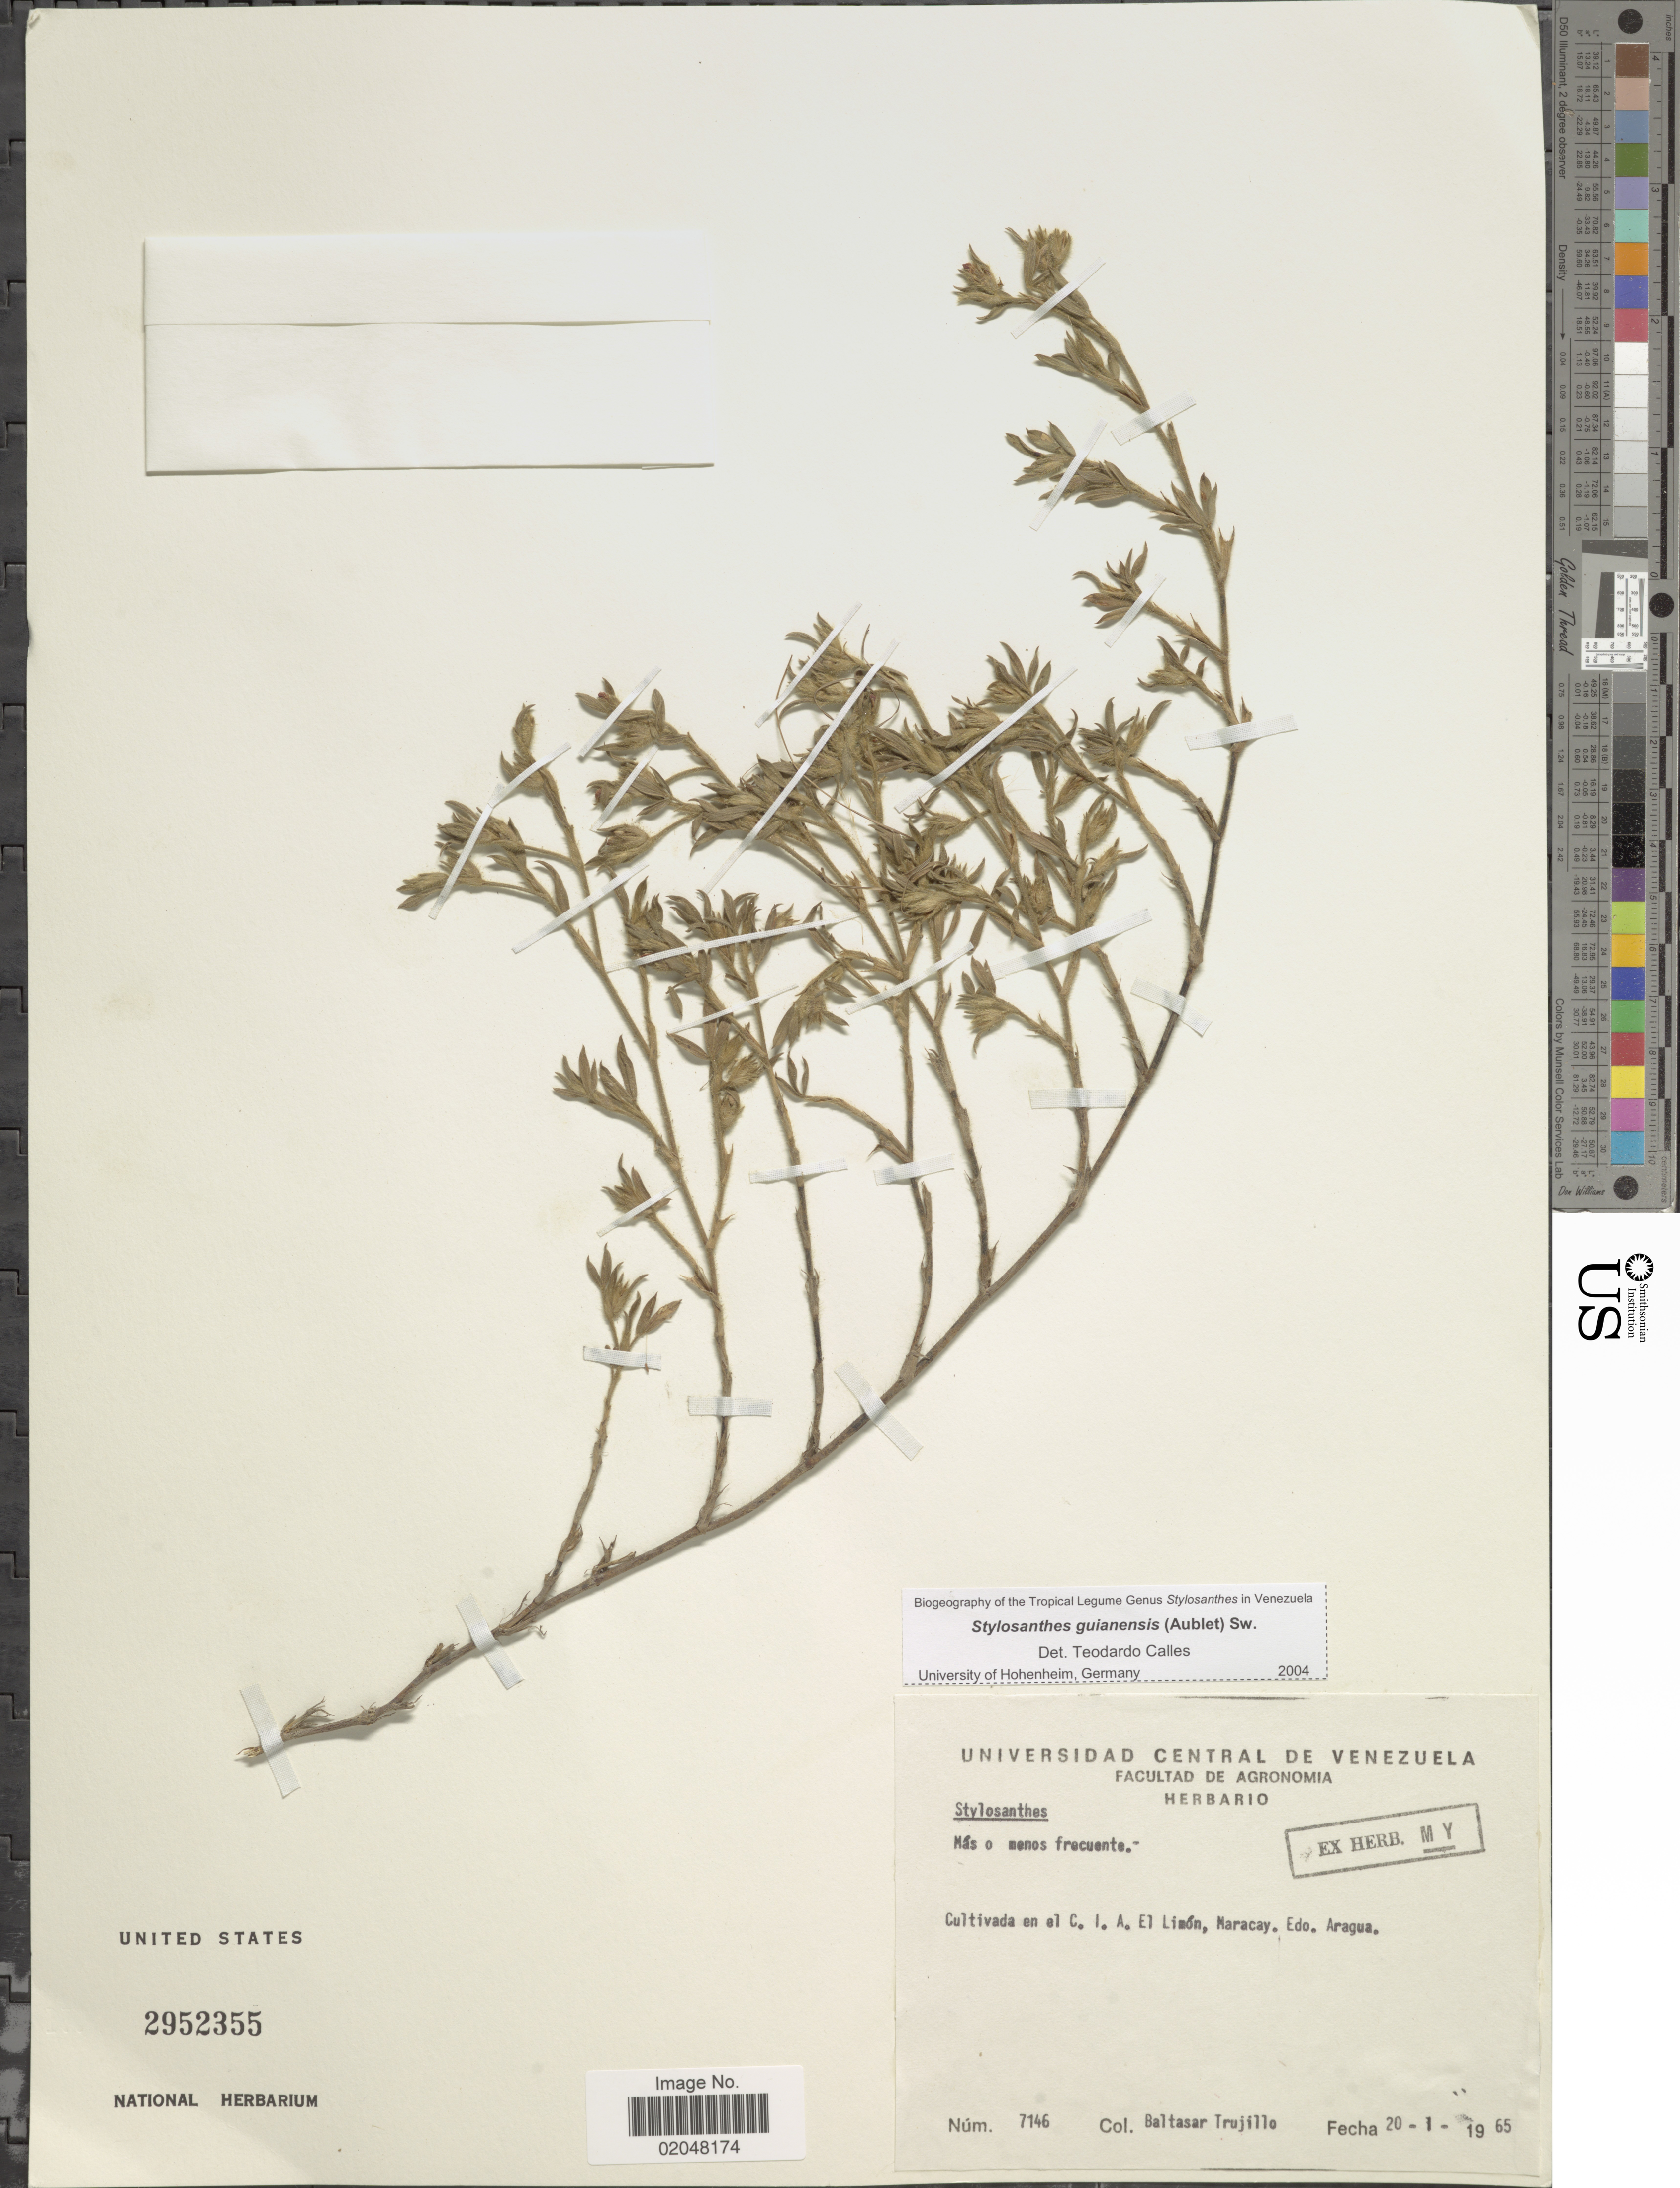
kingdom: Plantae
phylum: Tracheophyta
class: Magnoliopsida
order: Fabales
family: Fabaceae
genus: Stylosanthes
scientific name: Stylosanthes guianensis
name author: (Aubl.) Sw.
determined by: Calles, T.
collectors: B. Trujillo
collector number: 7146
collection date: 1965-01-20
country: Venezuela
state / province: Aragua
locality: Cultivada en el C. I. A. El Limon, Maracay.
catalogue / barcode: US 2952355